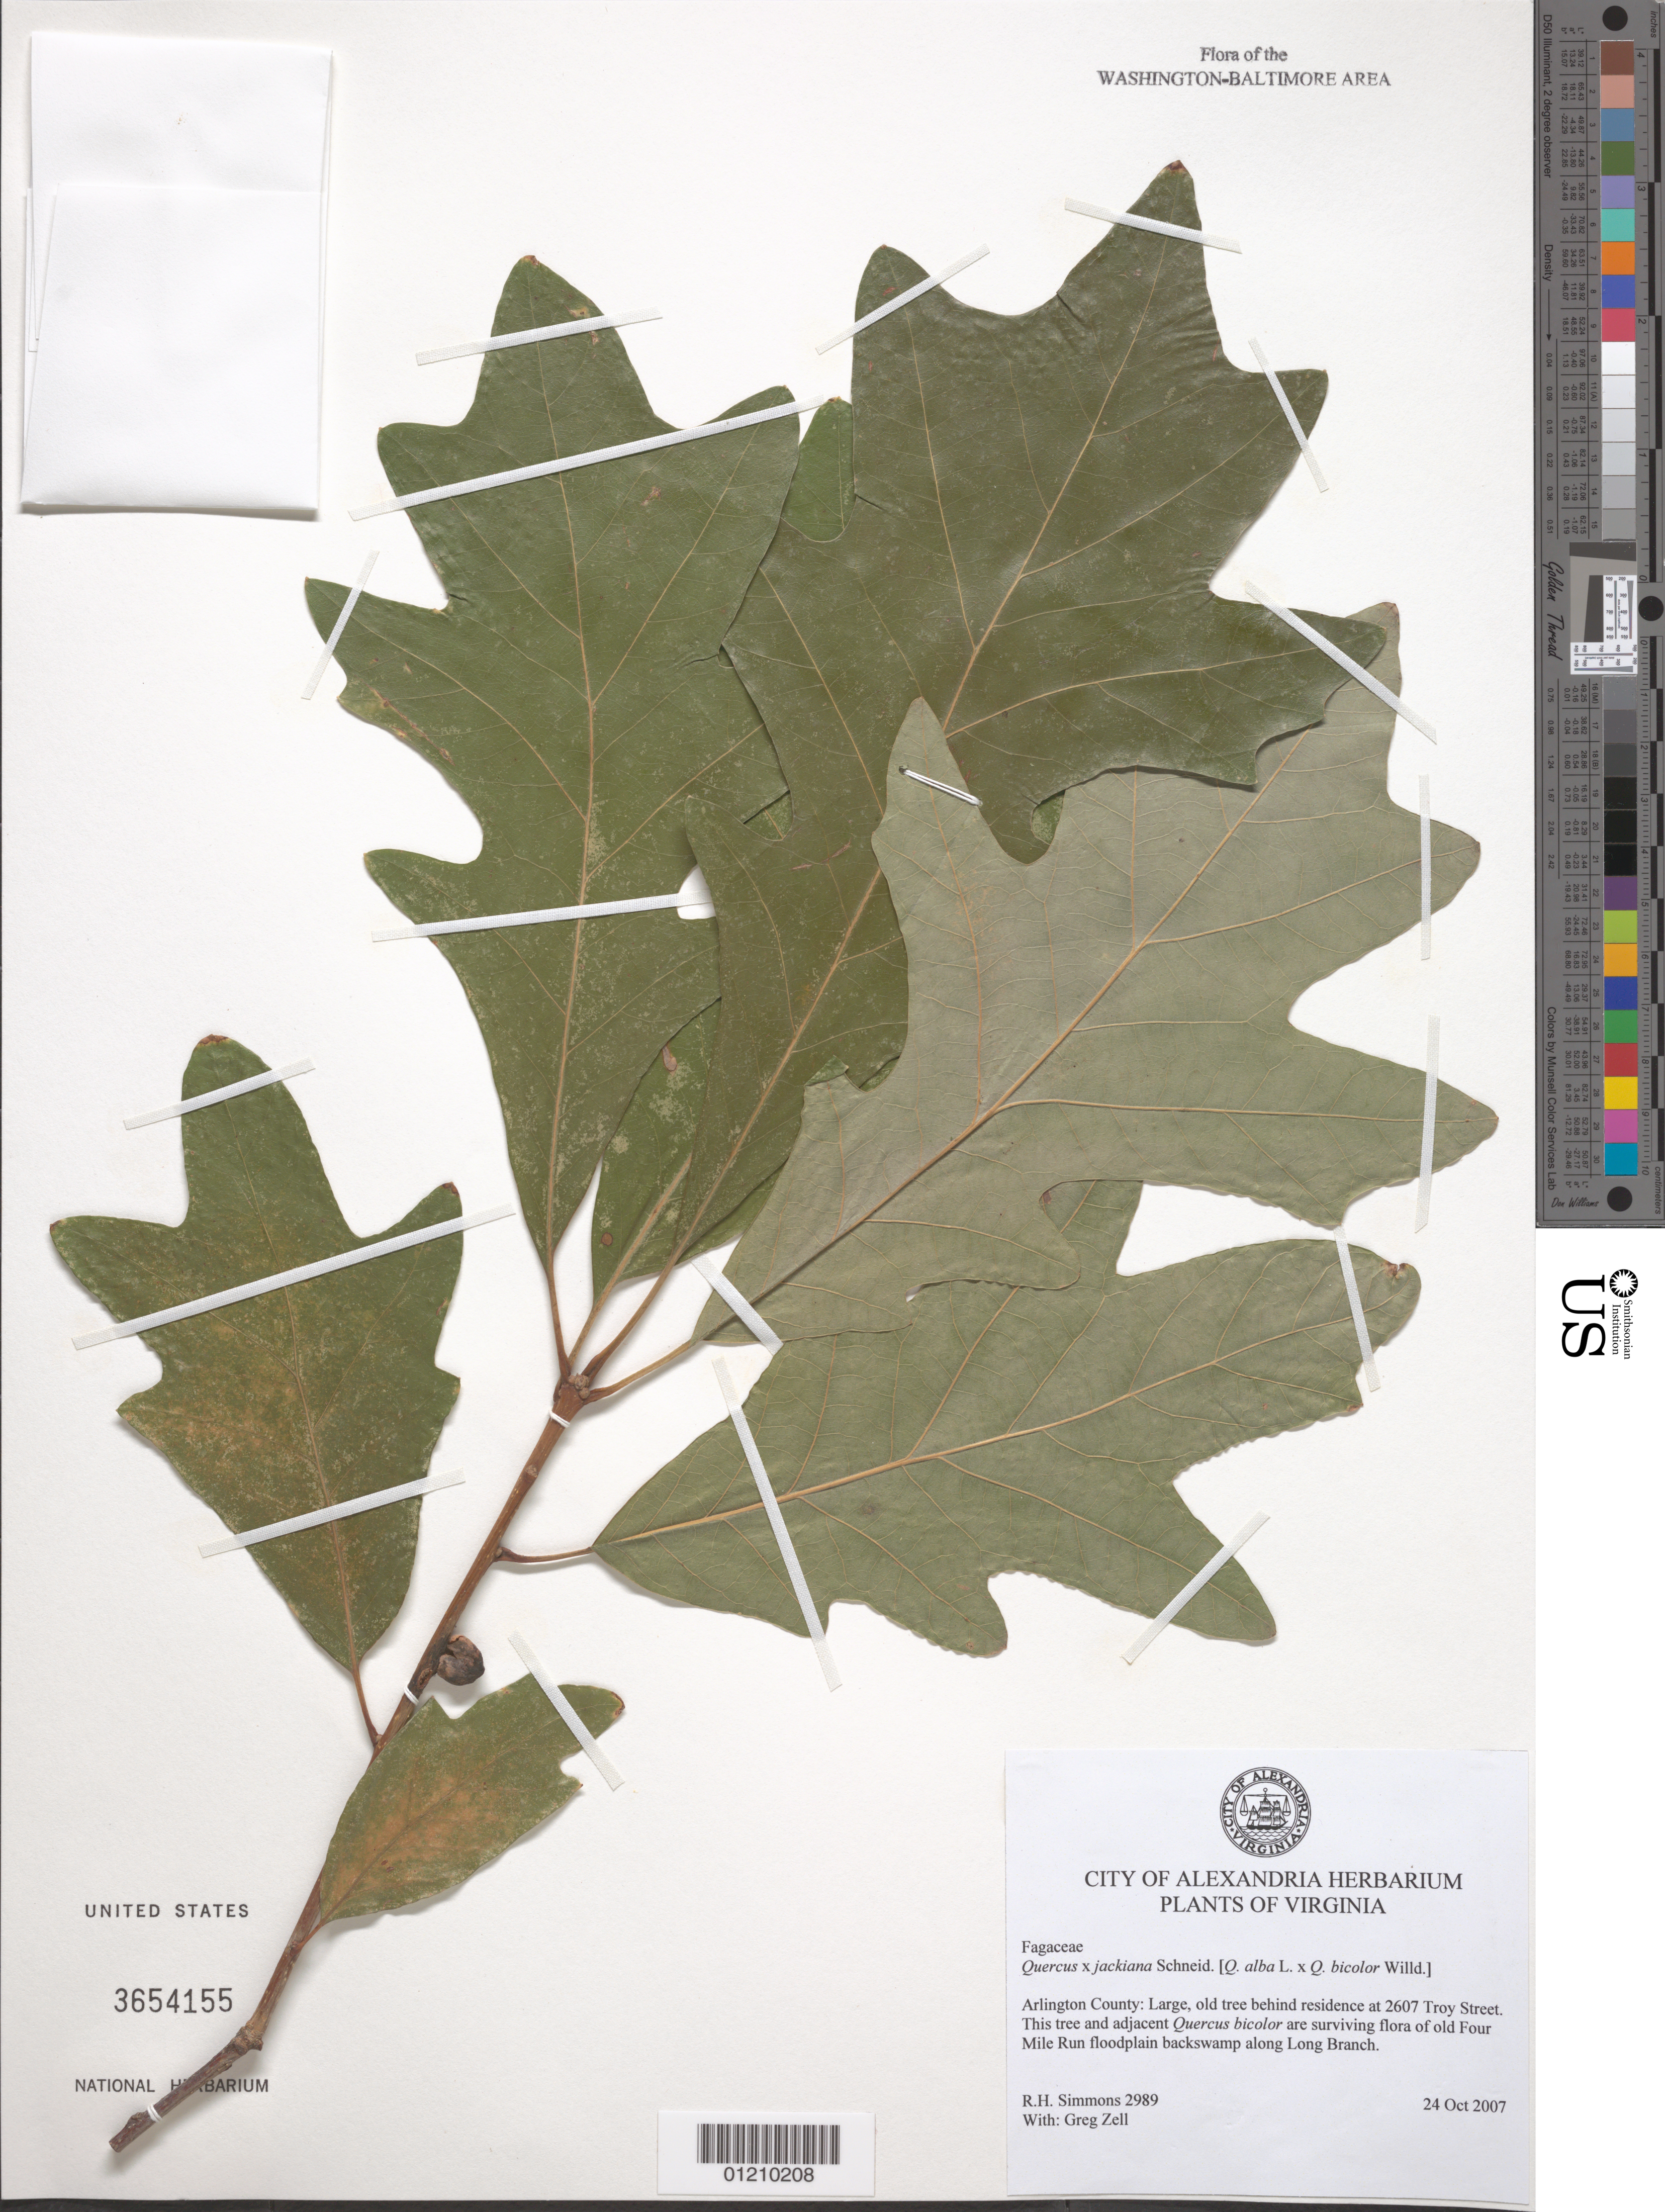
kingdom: Plantae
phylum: Tracheophyta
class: Magnoliopsida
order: Fagales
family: Fagaceae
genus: Quercus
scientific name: Quercus x jackiana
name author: C.K. Schneid.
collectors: R. H. Simmons & G. Zell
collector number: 2989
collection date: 2007-10-24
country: United States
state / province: Virginia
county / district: Arlington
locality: Behind residence at 2607 Troy Street.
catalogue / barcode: US 3654155